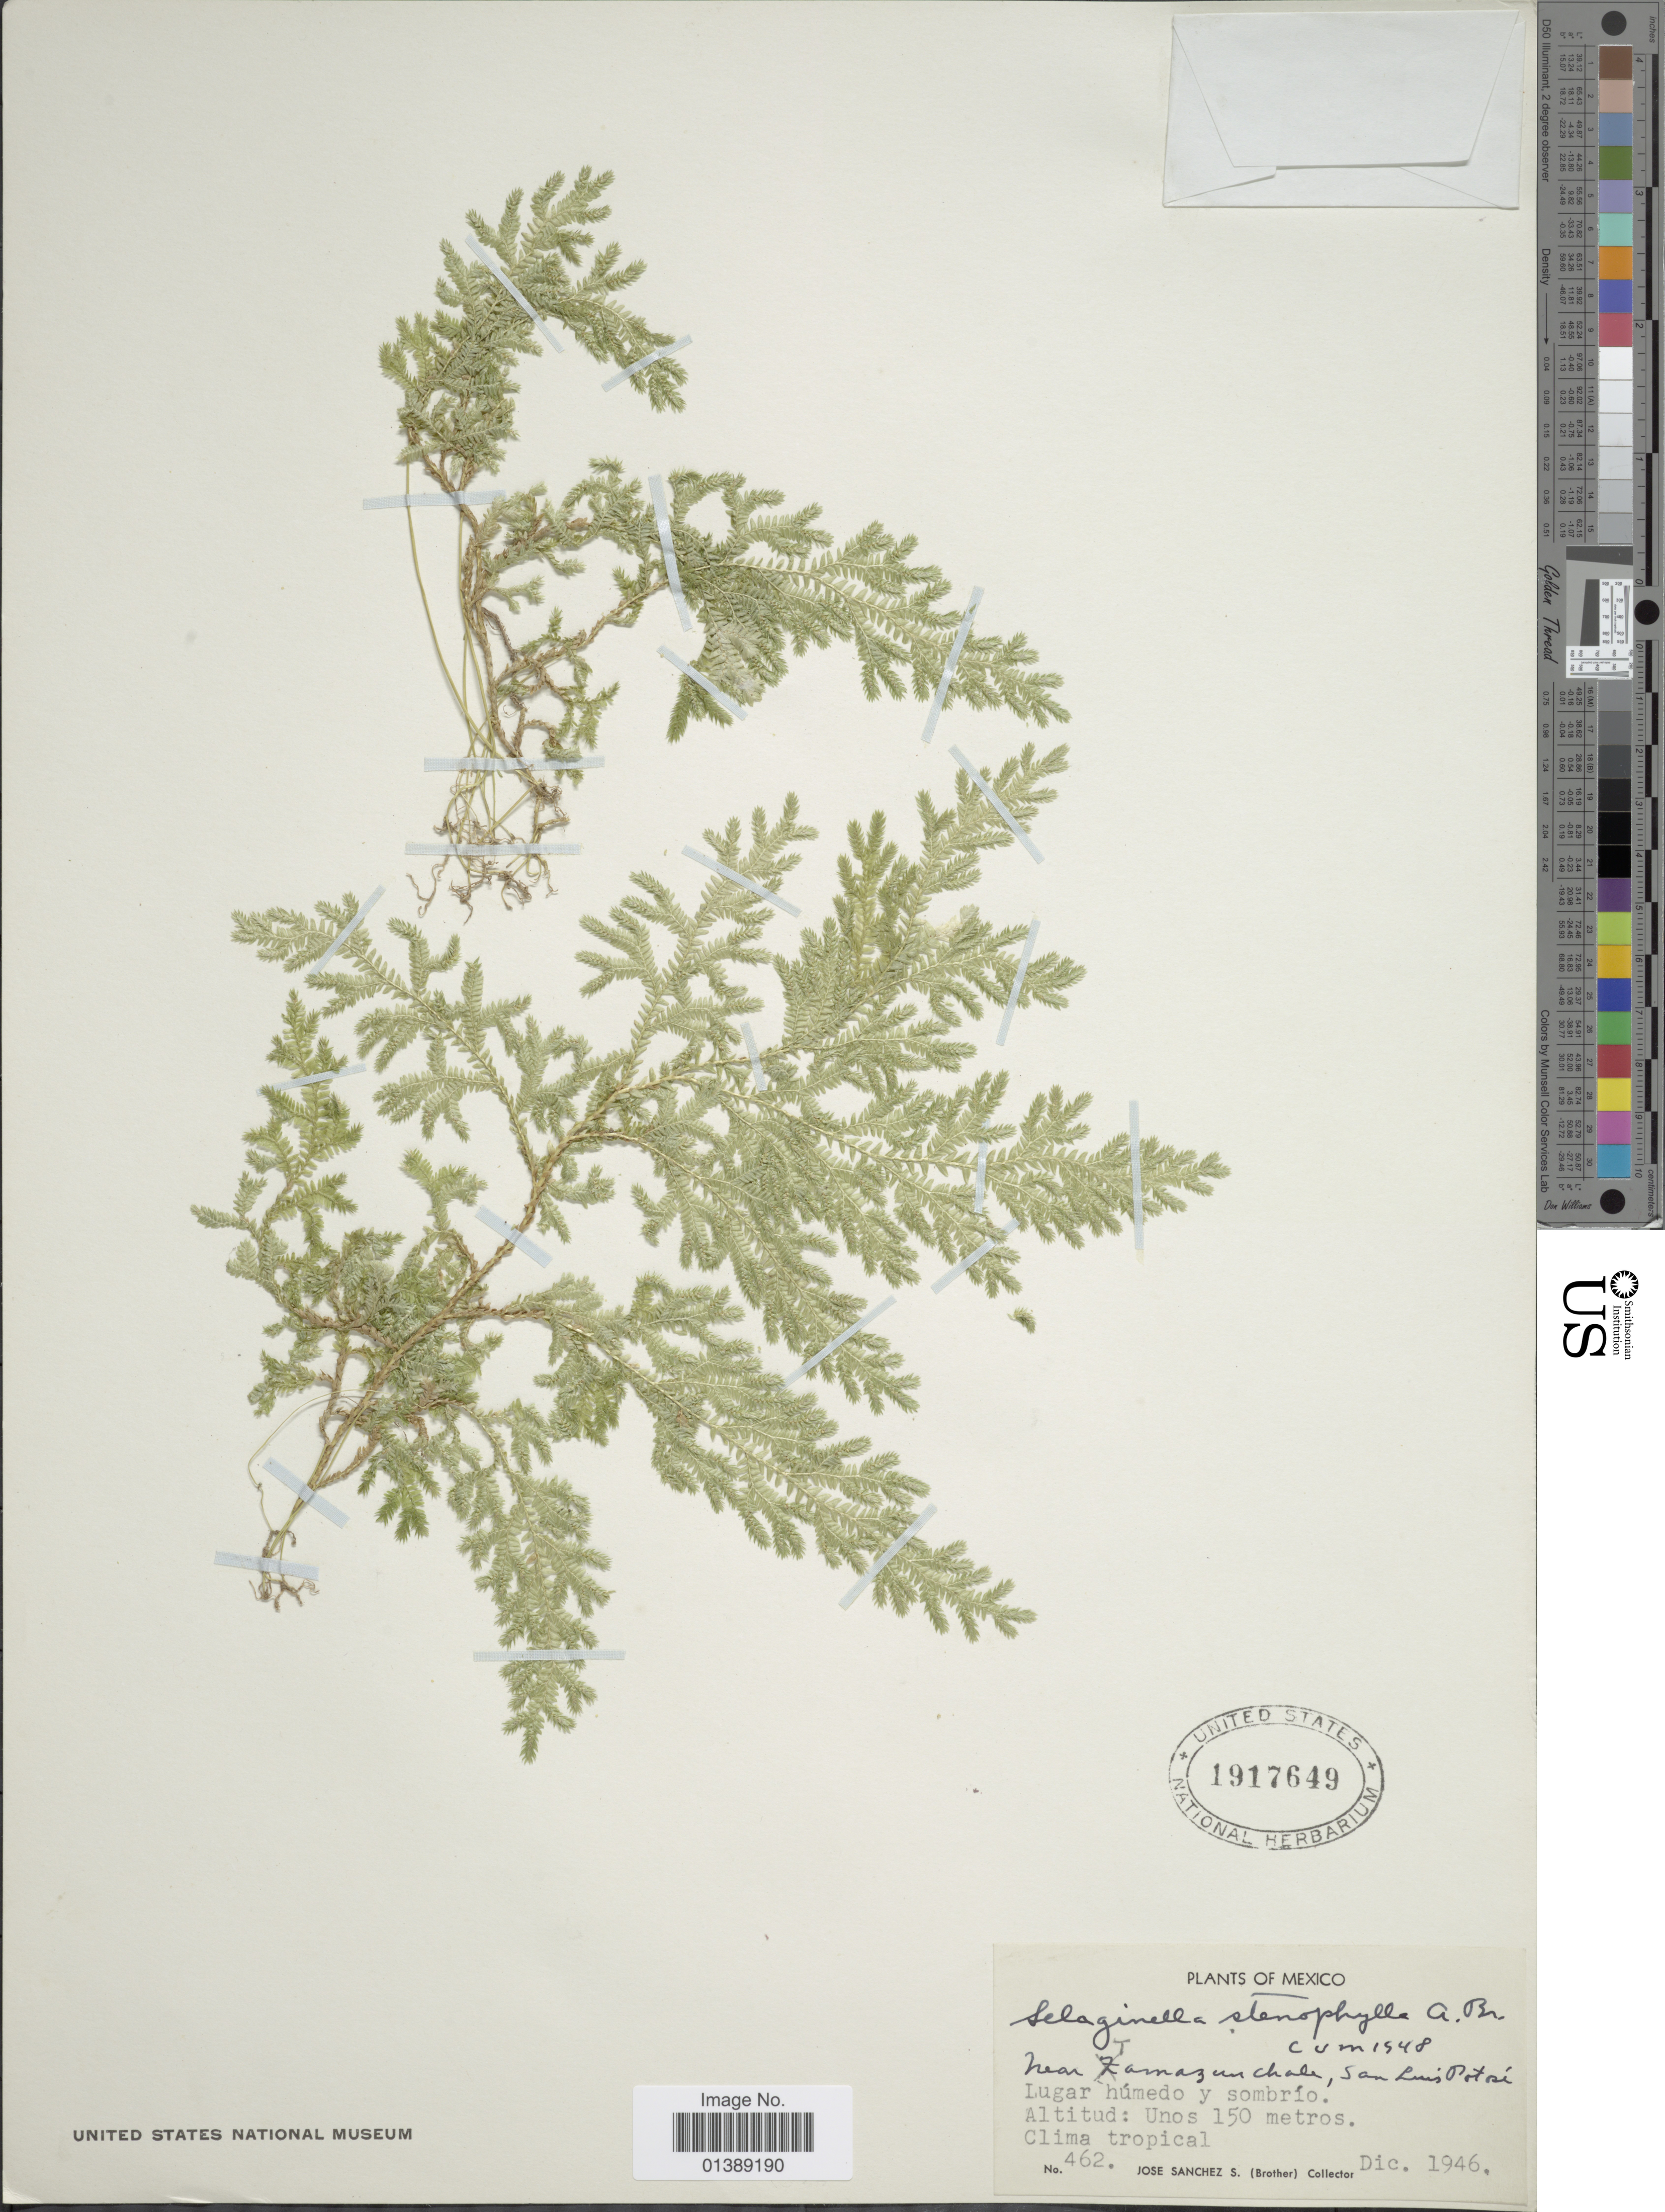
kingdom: Plantae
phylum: Tracheophyta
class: Lycopodiopsida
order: Selaginellales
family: Selaginellaceae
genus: Selaginella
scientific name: Selaginella stenophylla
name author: A. Braun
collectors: J. Sanchez S.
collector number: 462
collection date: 1946-12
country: Mexico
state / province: San Luis Potosí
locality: Near Tamazunchale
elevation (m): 150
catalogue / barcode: US 1917649